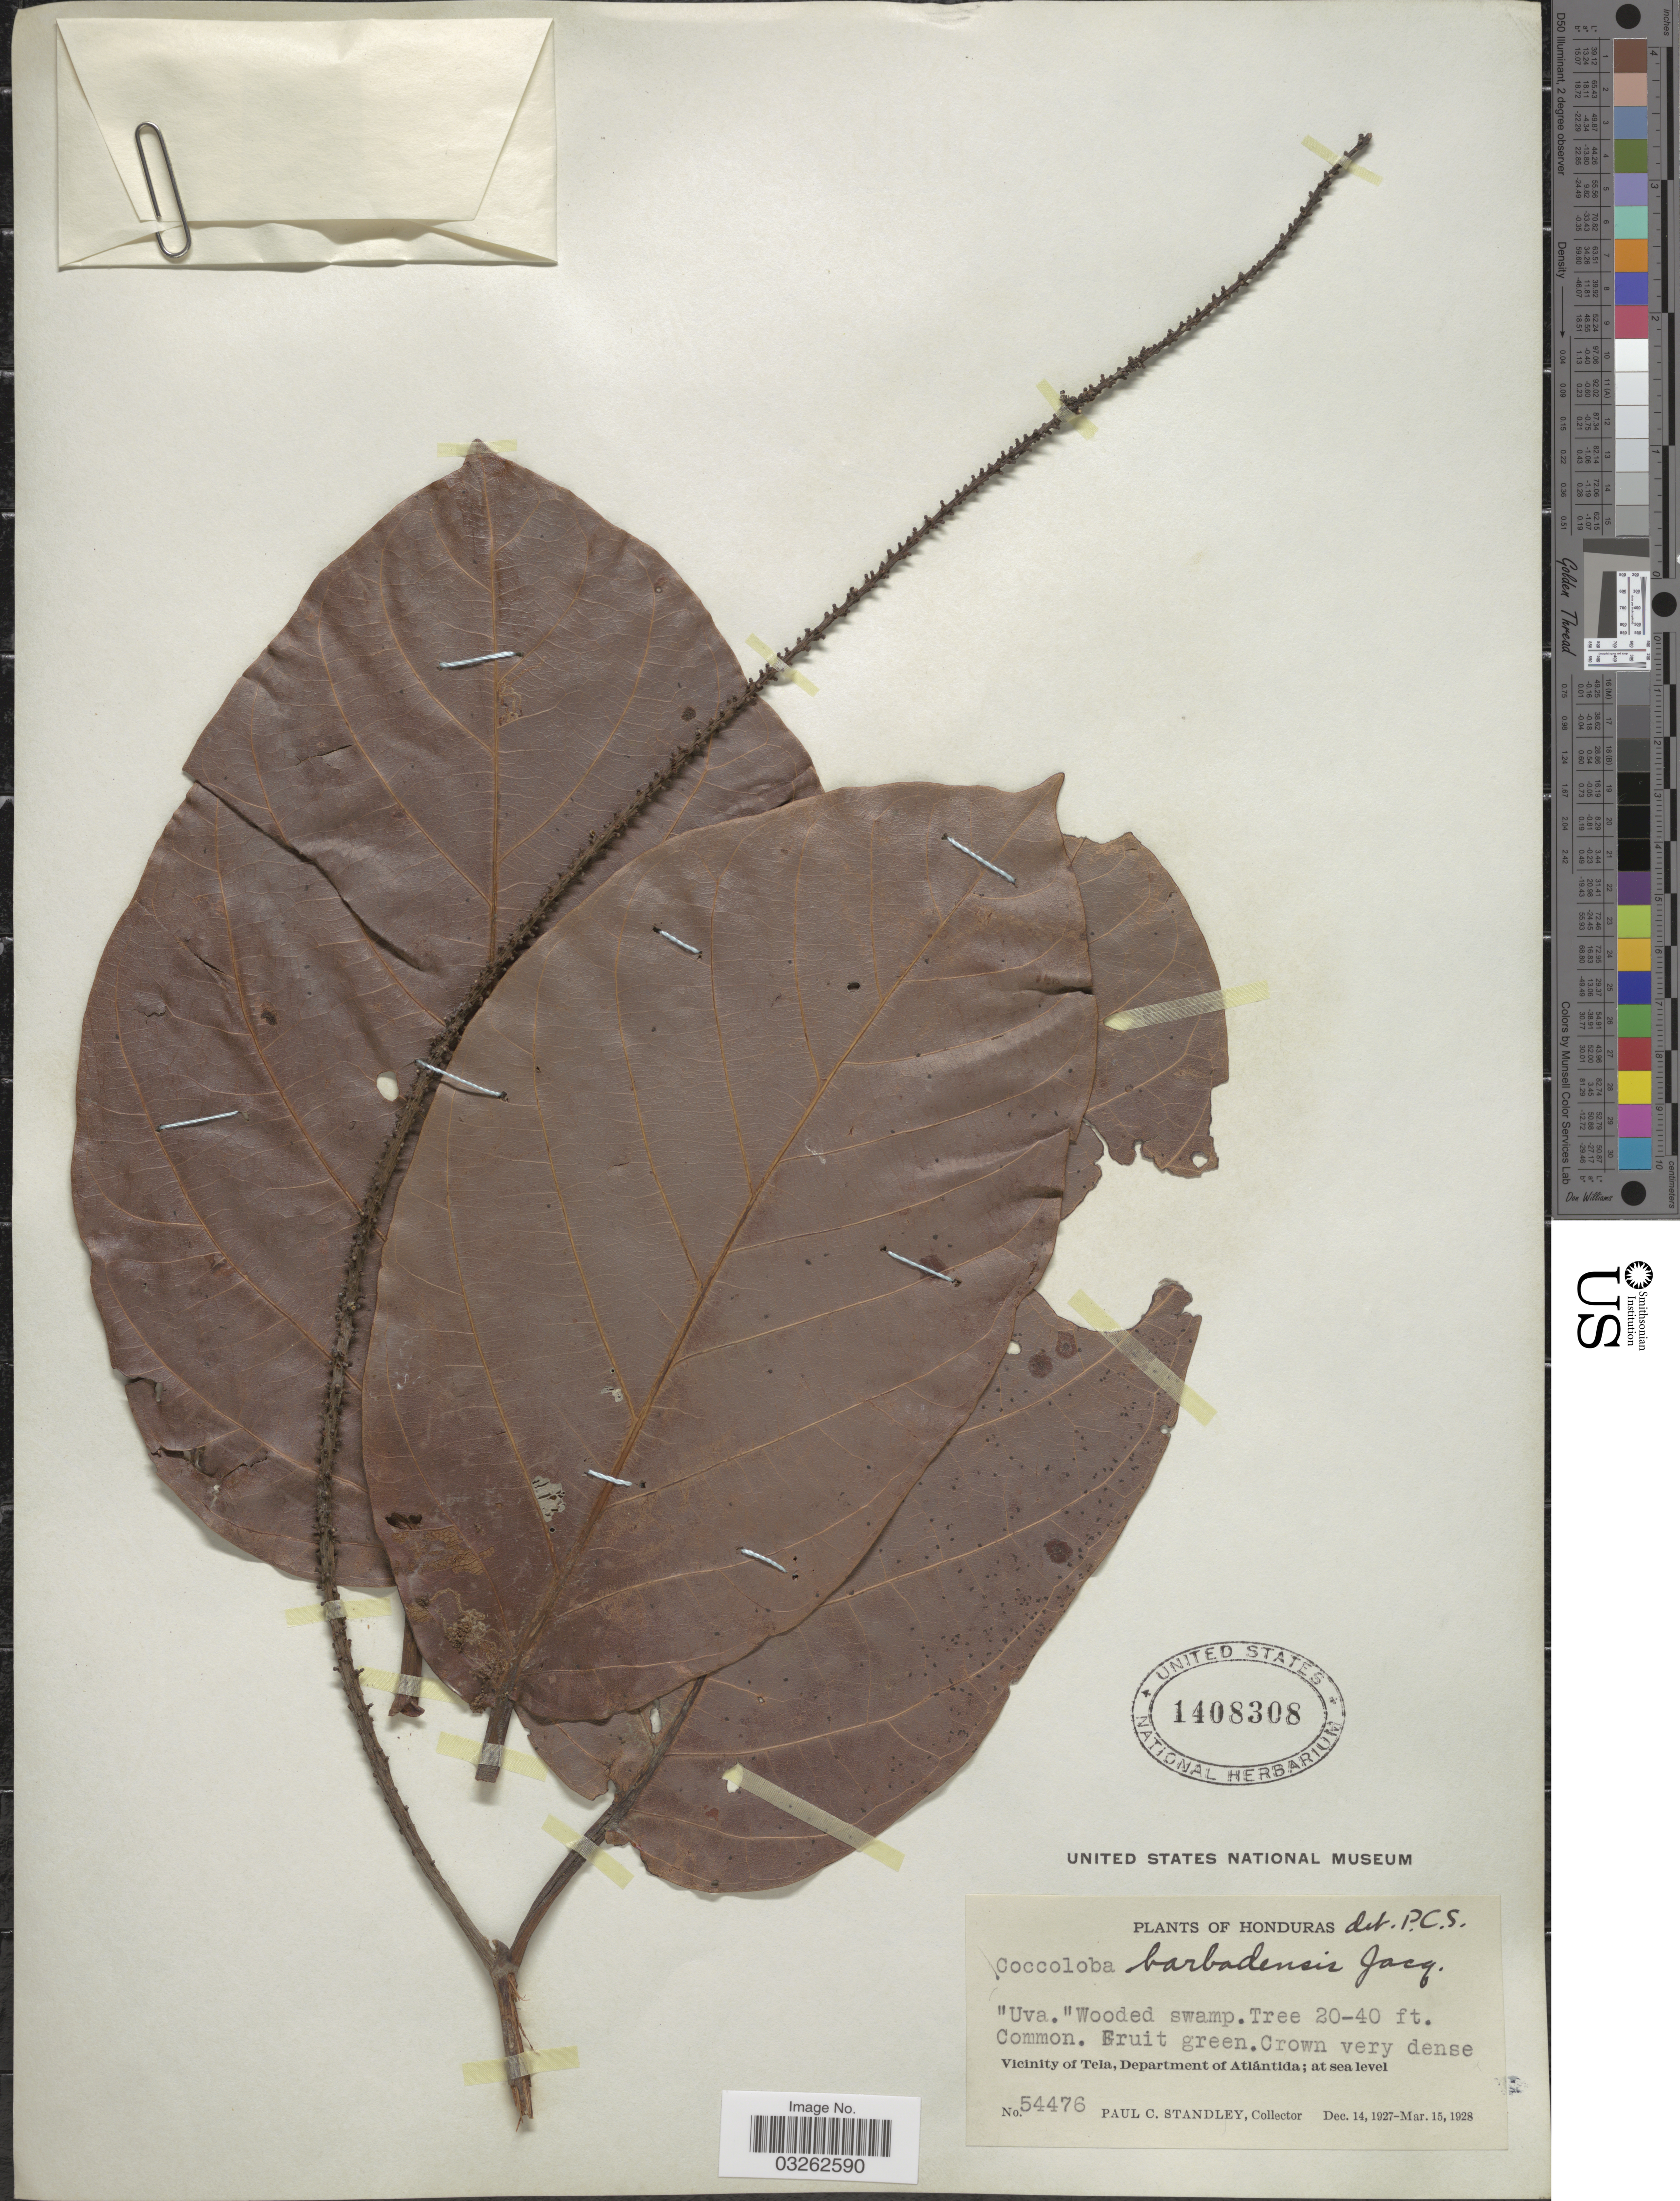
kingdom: Plantae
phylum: Tracheophyta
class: Magnoliopsida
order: Caryophyllales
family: Polygonaceae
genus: Coccoloba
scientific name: Coccoloba barbadensis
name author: Jacq.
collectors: P. C. Standley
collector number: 54476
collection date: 1927-12-14/1928-03-15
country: Honduras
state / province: Atlántida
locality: Vicinity of Tela, Department of Atlántida.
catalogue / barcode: US 1408308